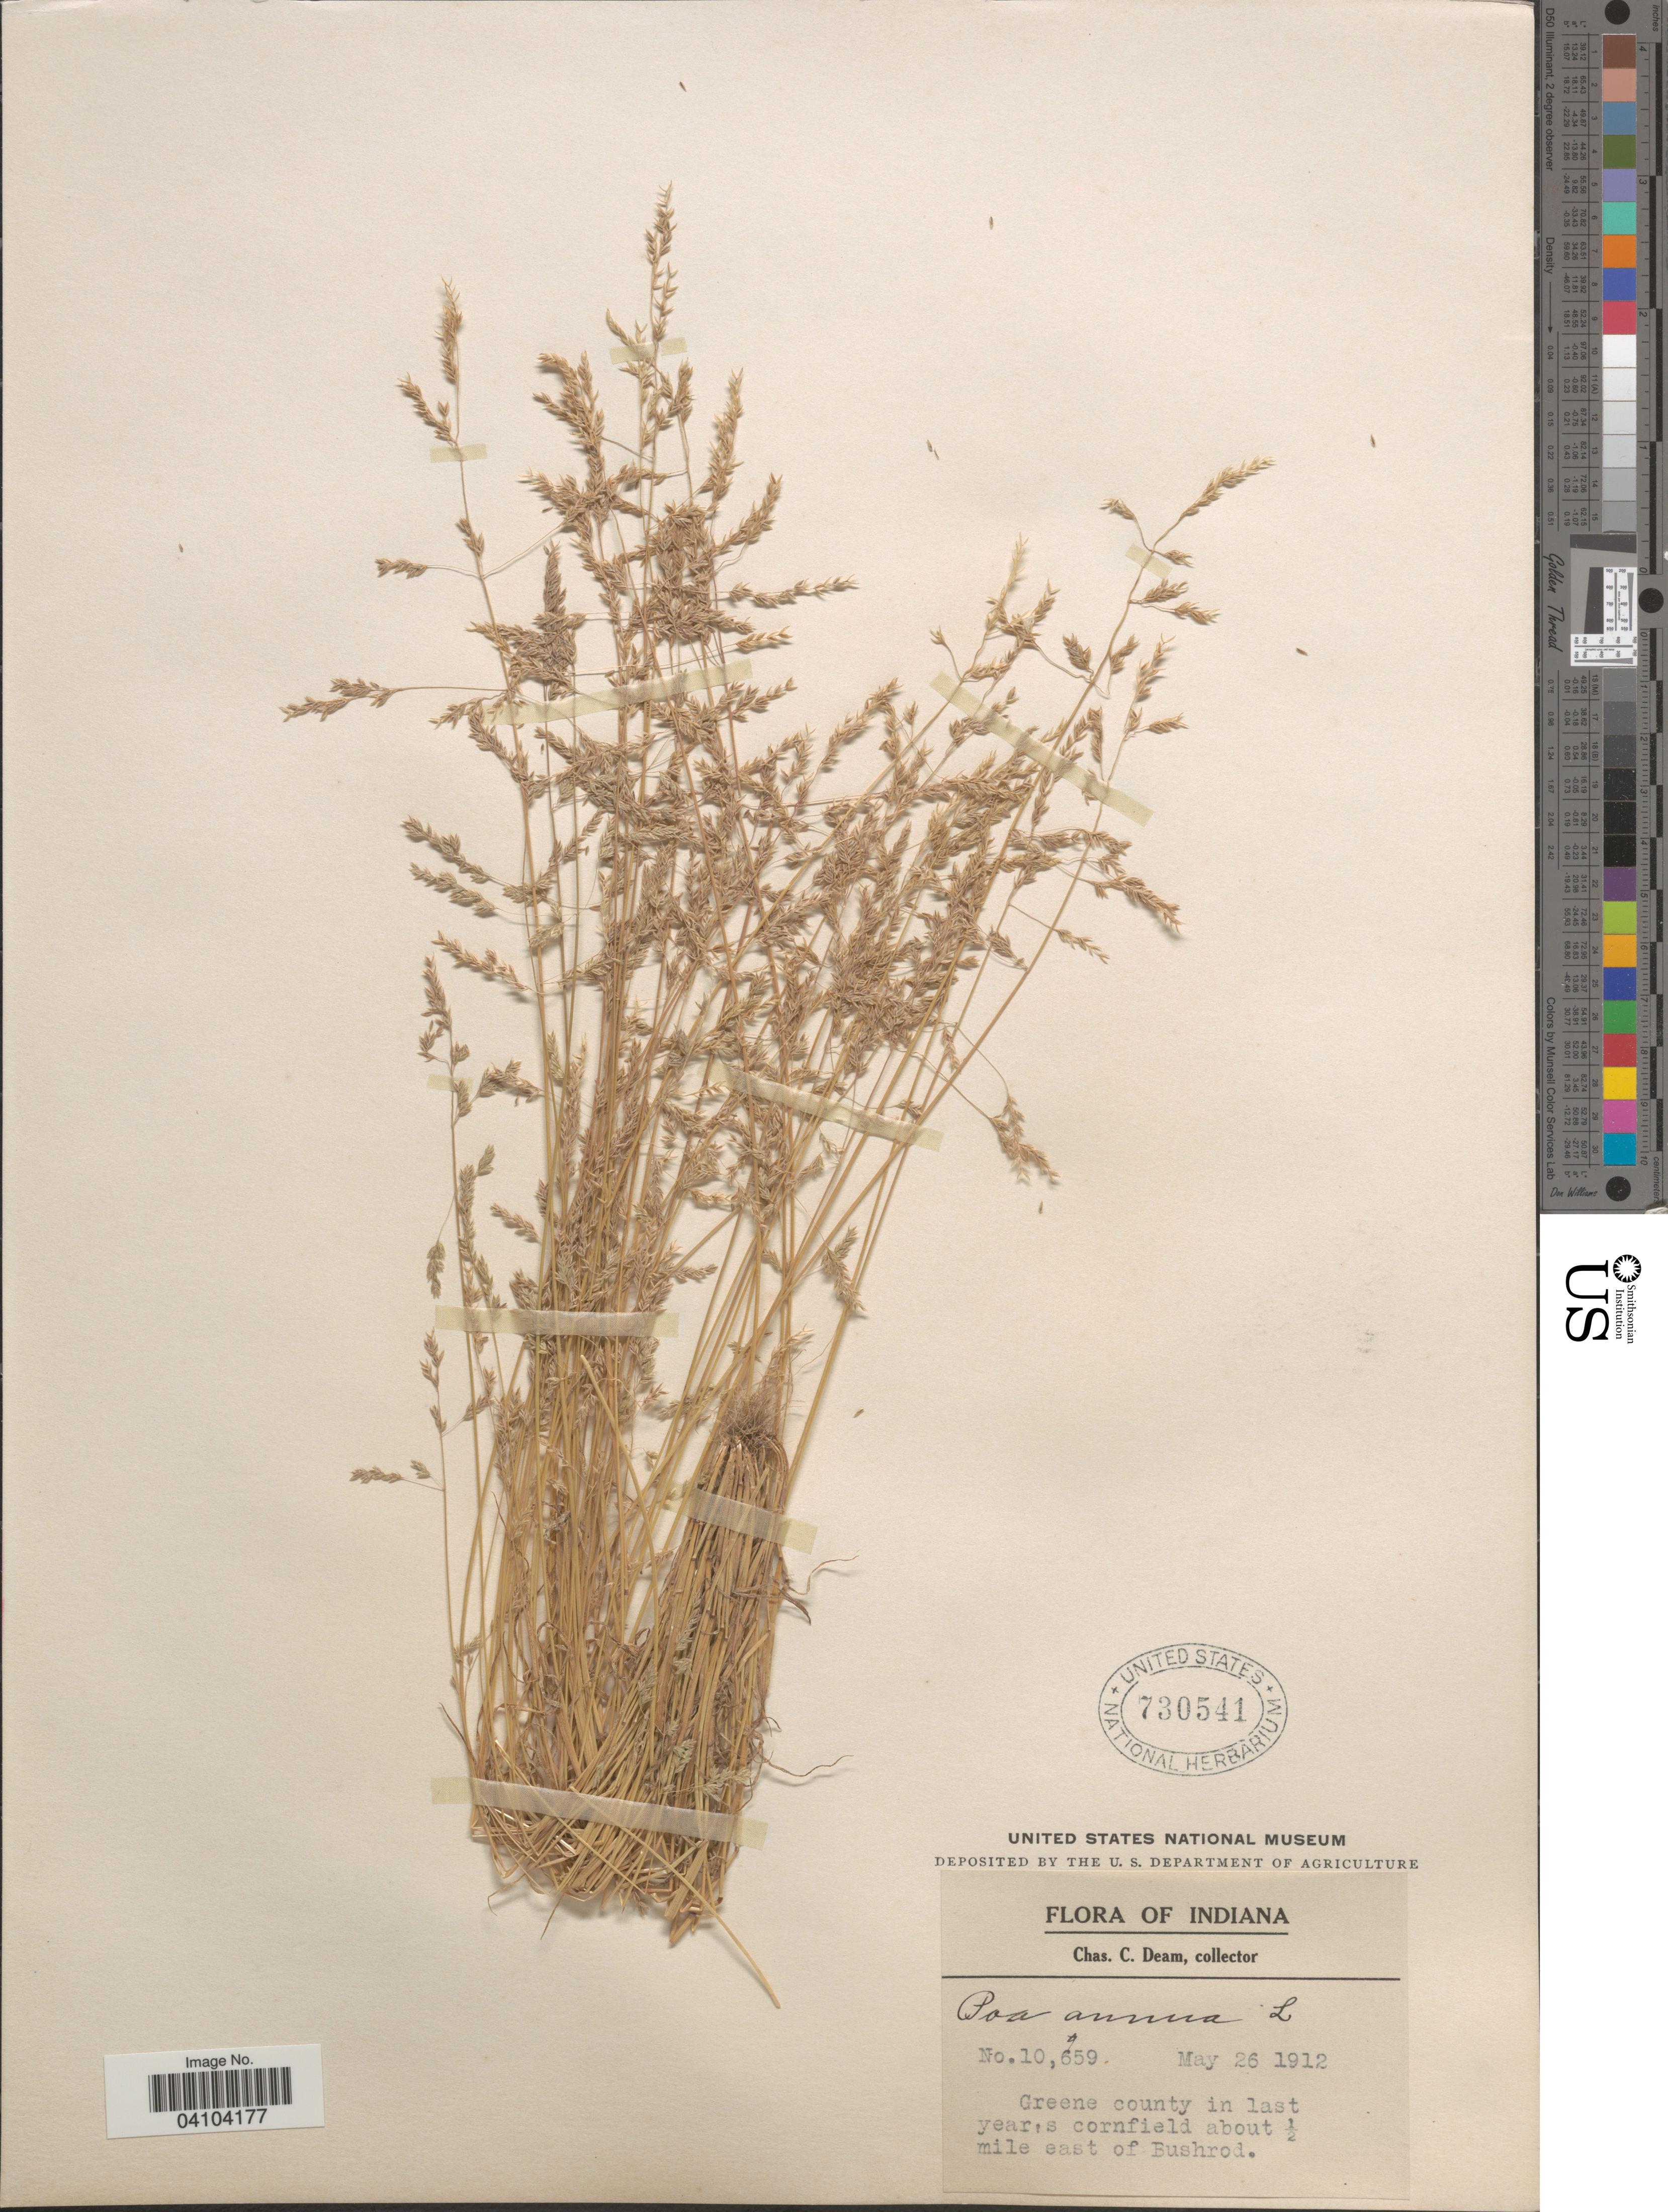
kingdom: Plantae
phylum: Tracheophyta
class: Liliopsida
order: Poales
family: Poaceae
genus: Poa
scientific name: Poa chapmaniana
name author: Scribn.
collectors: C. C. Deam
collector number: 10659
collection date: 1912-05-26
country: United States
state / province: Indiana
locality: Greene county in last year's cornfield about ½ mile east of Bushrod.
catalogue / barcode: US 730541